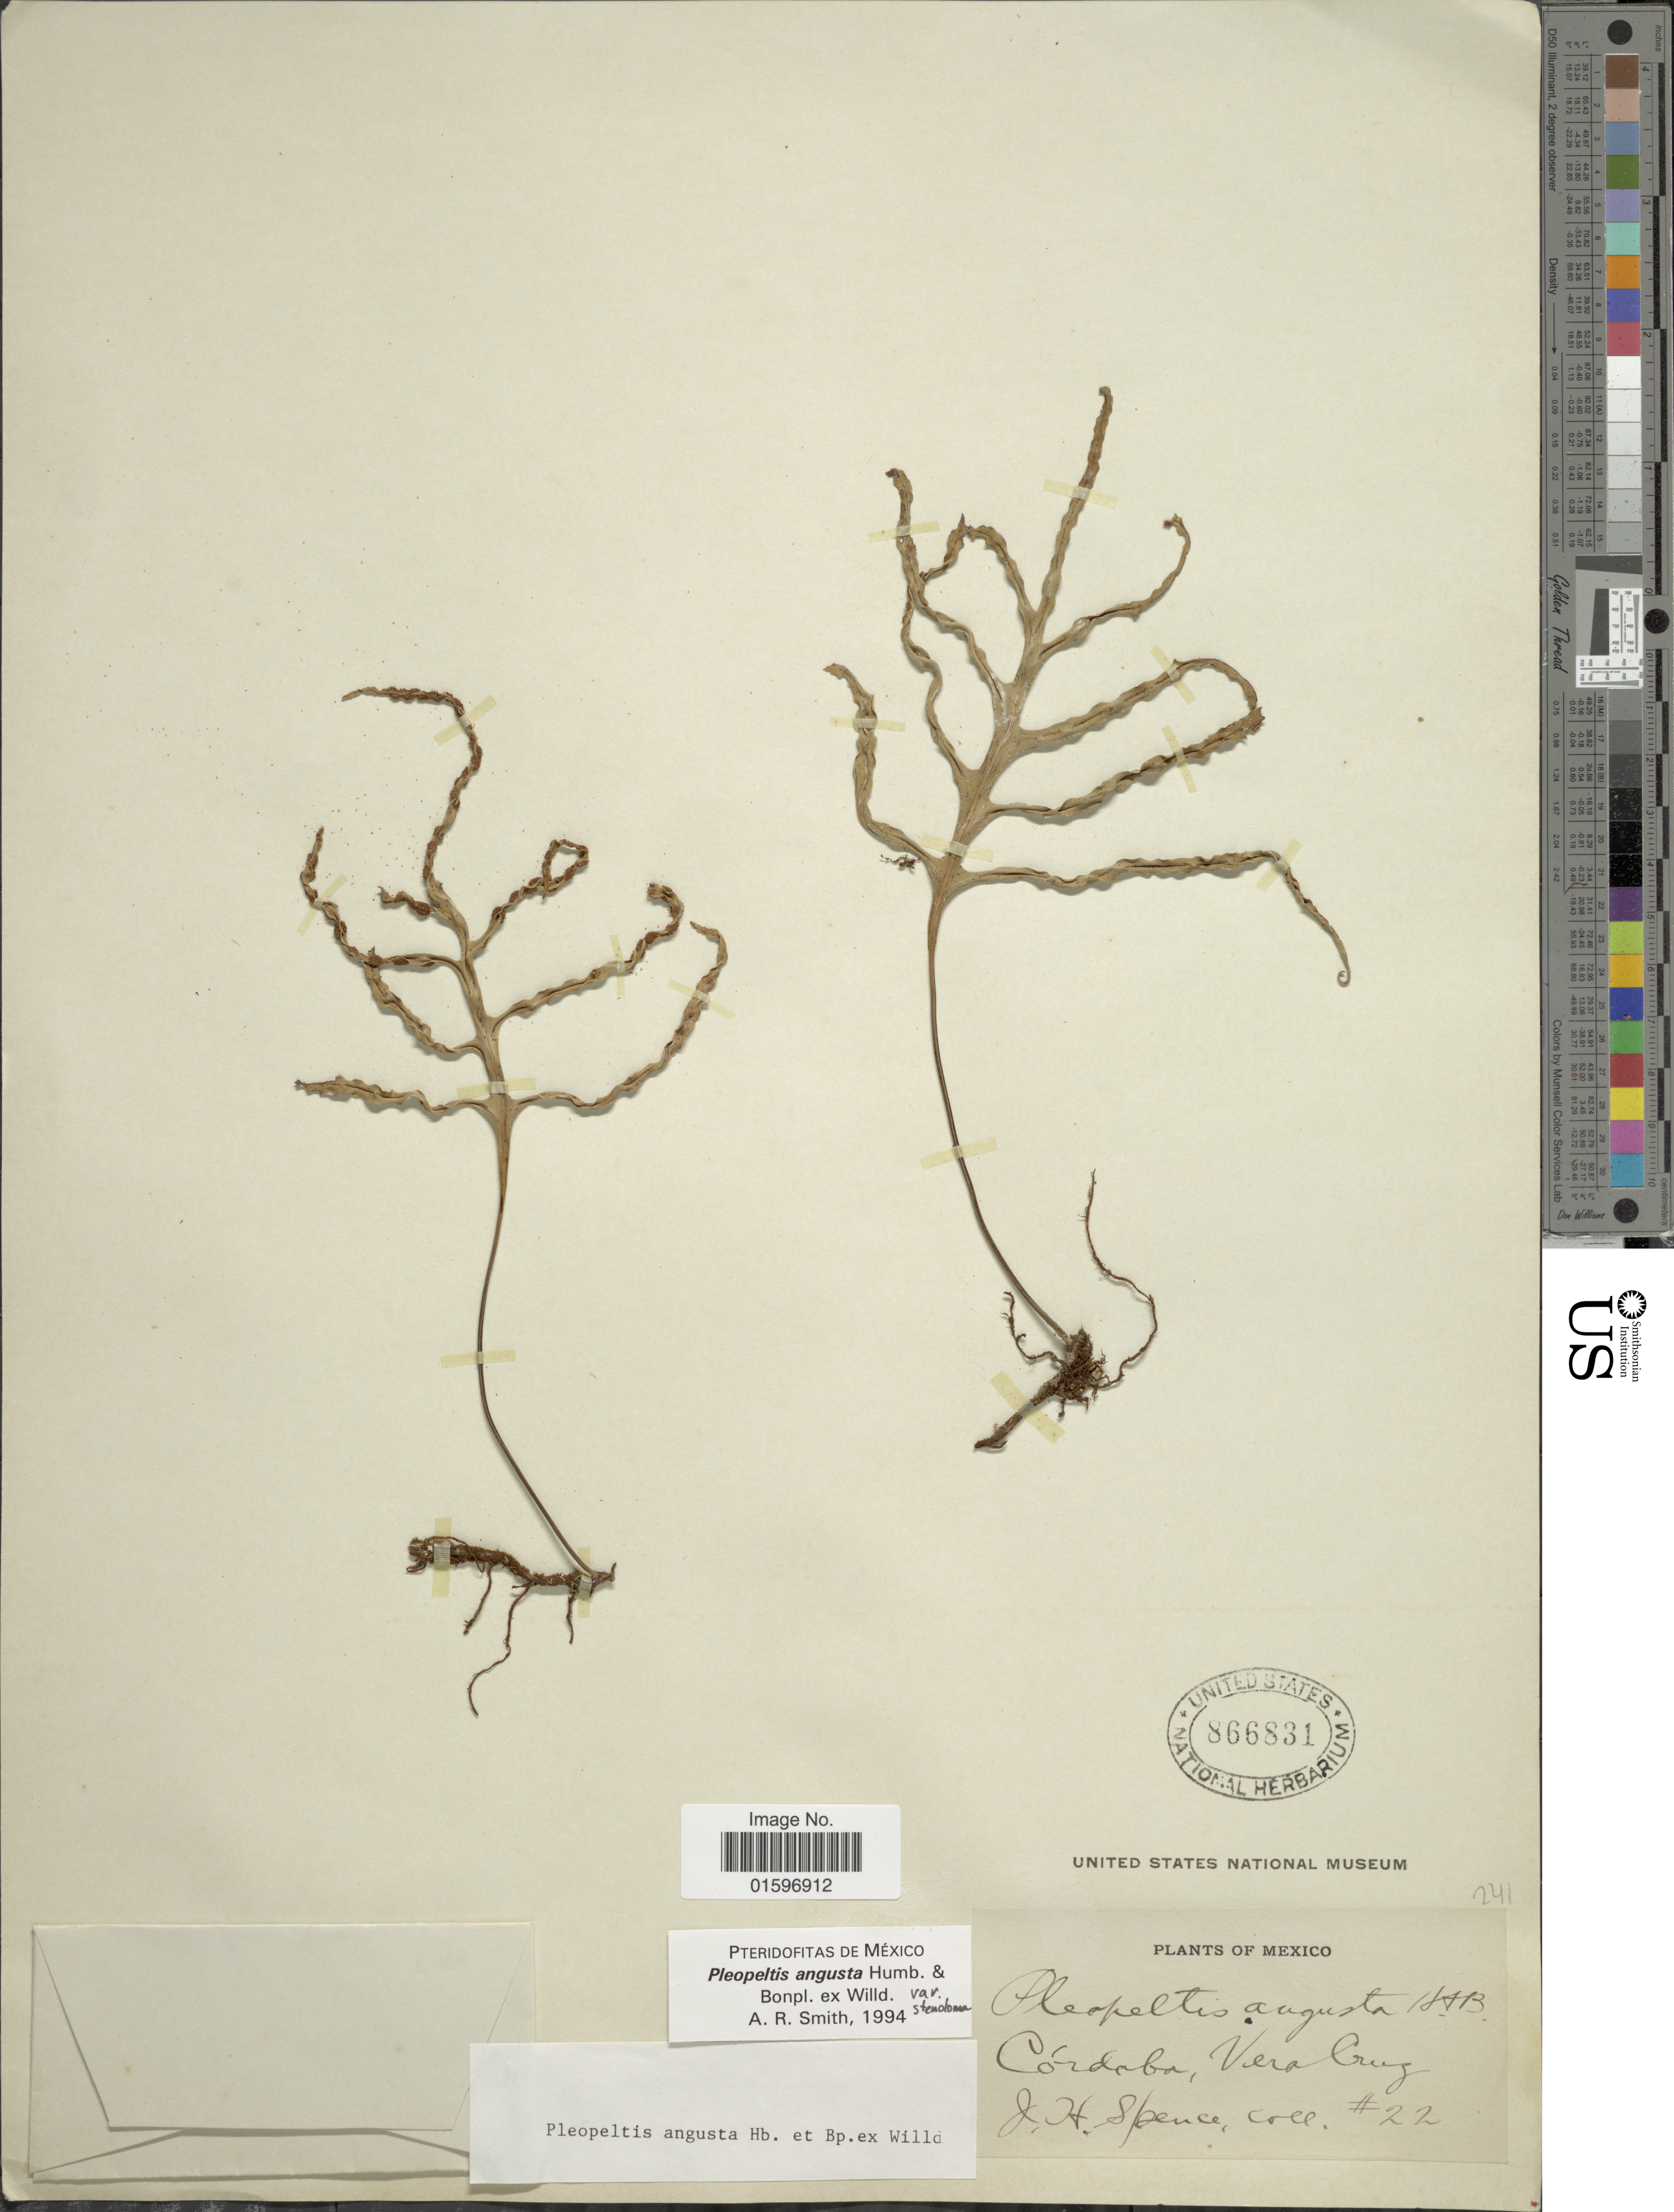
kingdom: Plantae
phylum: Tracheophyta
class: Polypodiopsida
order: Polypodiales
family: Polypodiaceae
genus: Pleopeltis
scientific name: Pleopeltis angusta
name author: Humb. & Bonap. ex Willd.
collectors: J. Spence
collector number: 22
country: Mexico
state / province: Veracruz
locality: Córdoba, Vera Cruz.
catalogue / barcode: US 866831